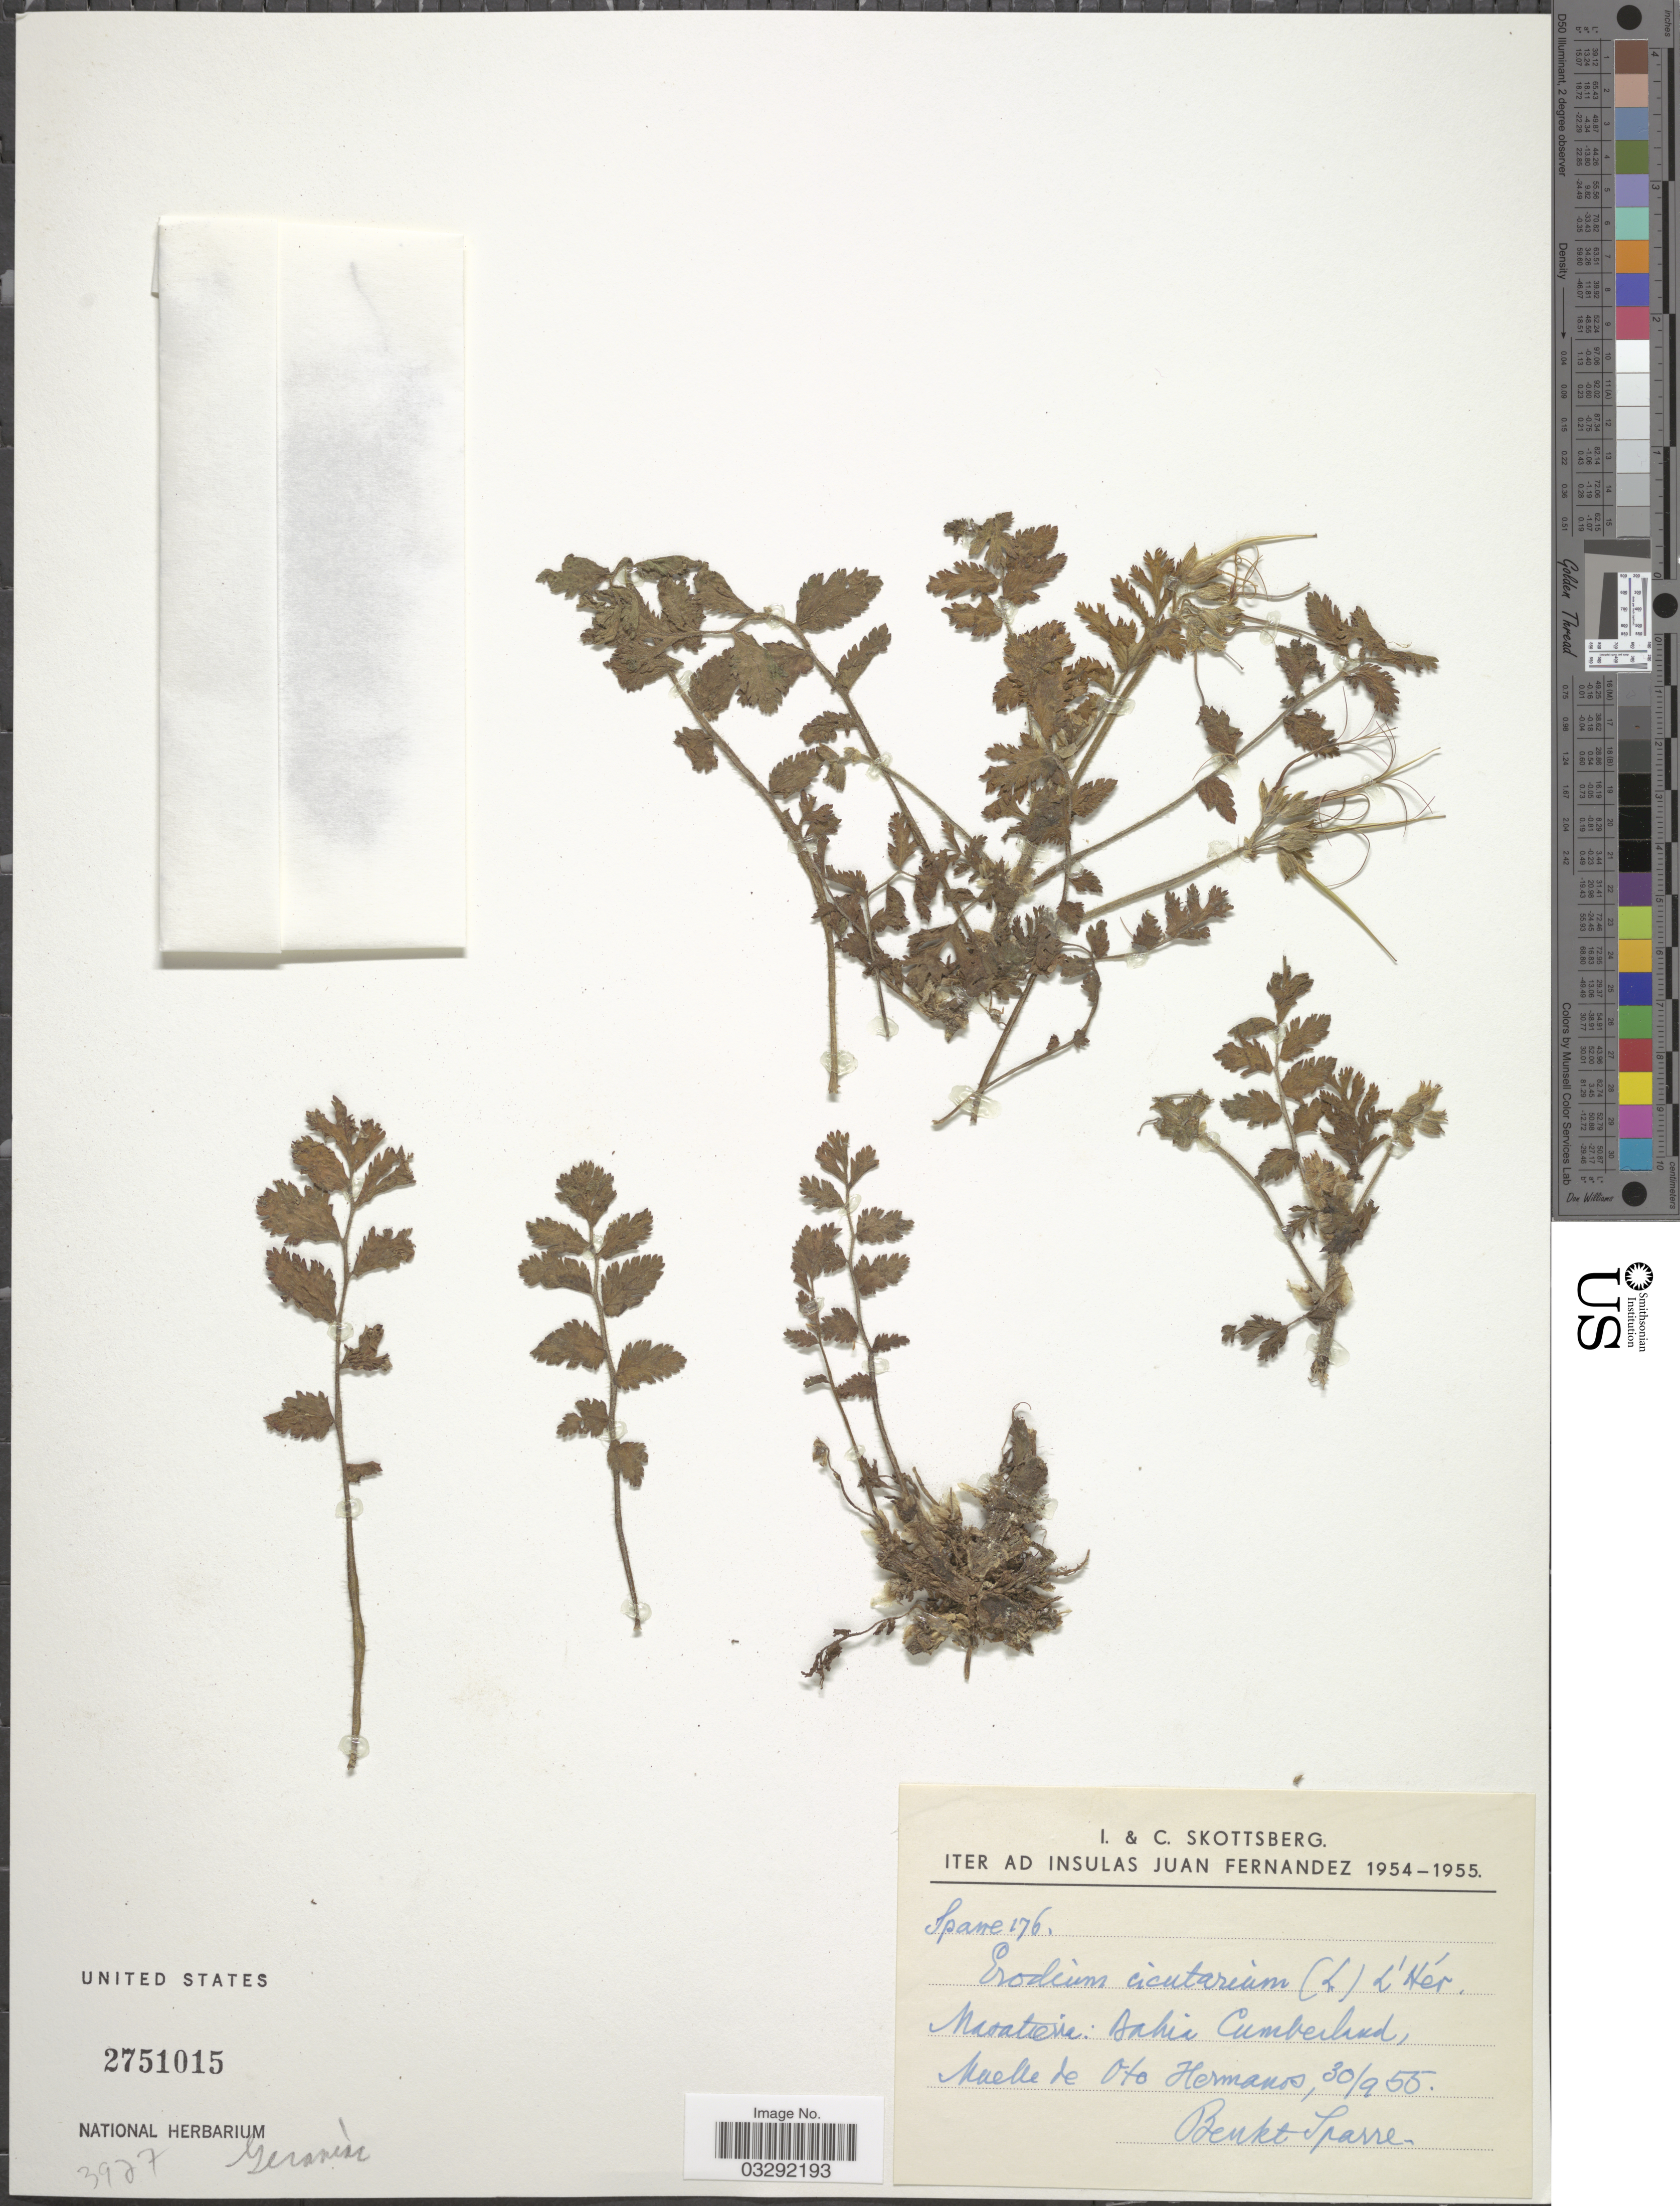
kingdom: Plantae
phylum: Tracheophyta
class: Magnoliopsida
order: Geraniales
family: Geraniaceae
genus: Erodium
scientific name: Erodium cicutarium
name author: (L.) L'Hér.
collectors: B. Sparre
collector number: Sparre176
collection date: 1955-09-30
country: Chile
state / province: Valparaíso (V)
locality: Insulas Juan Fernandez. Masatierra: Bahia Cumberland, Nuelle de Oto Hermanos.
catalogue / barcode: US 2751015